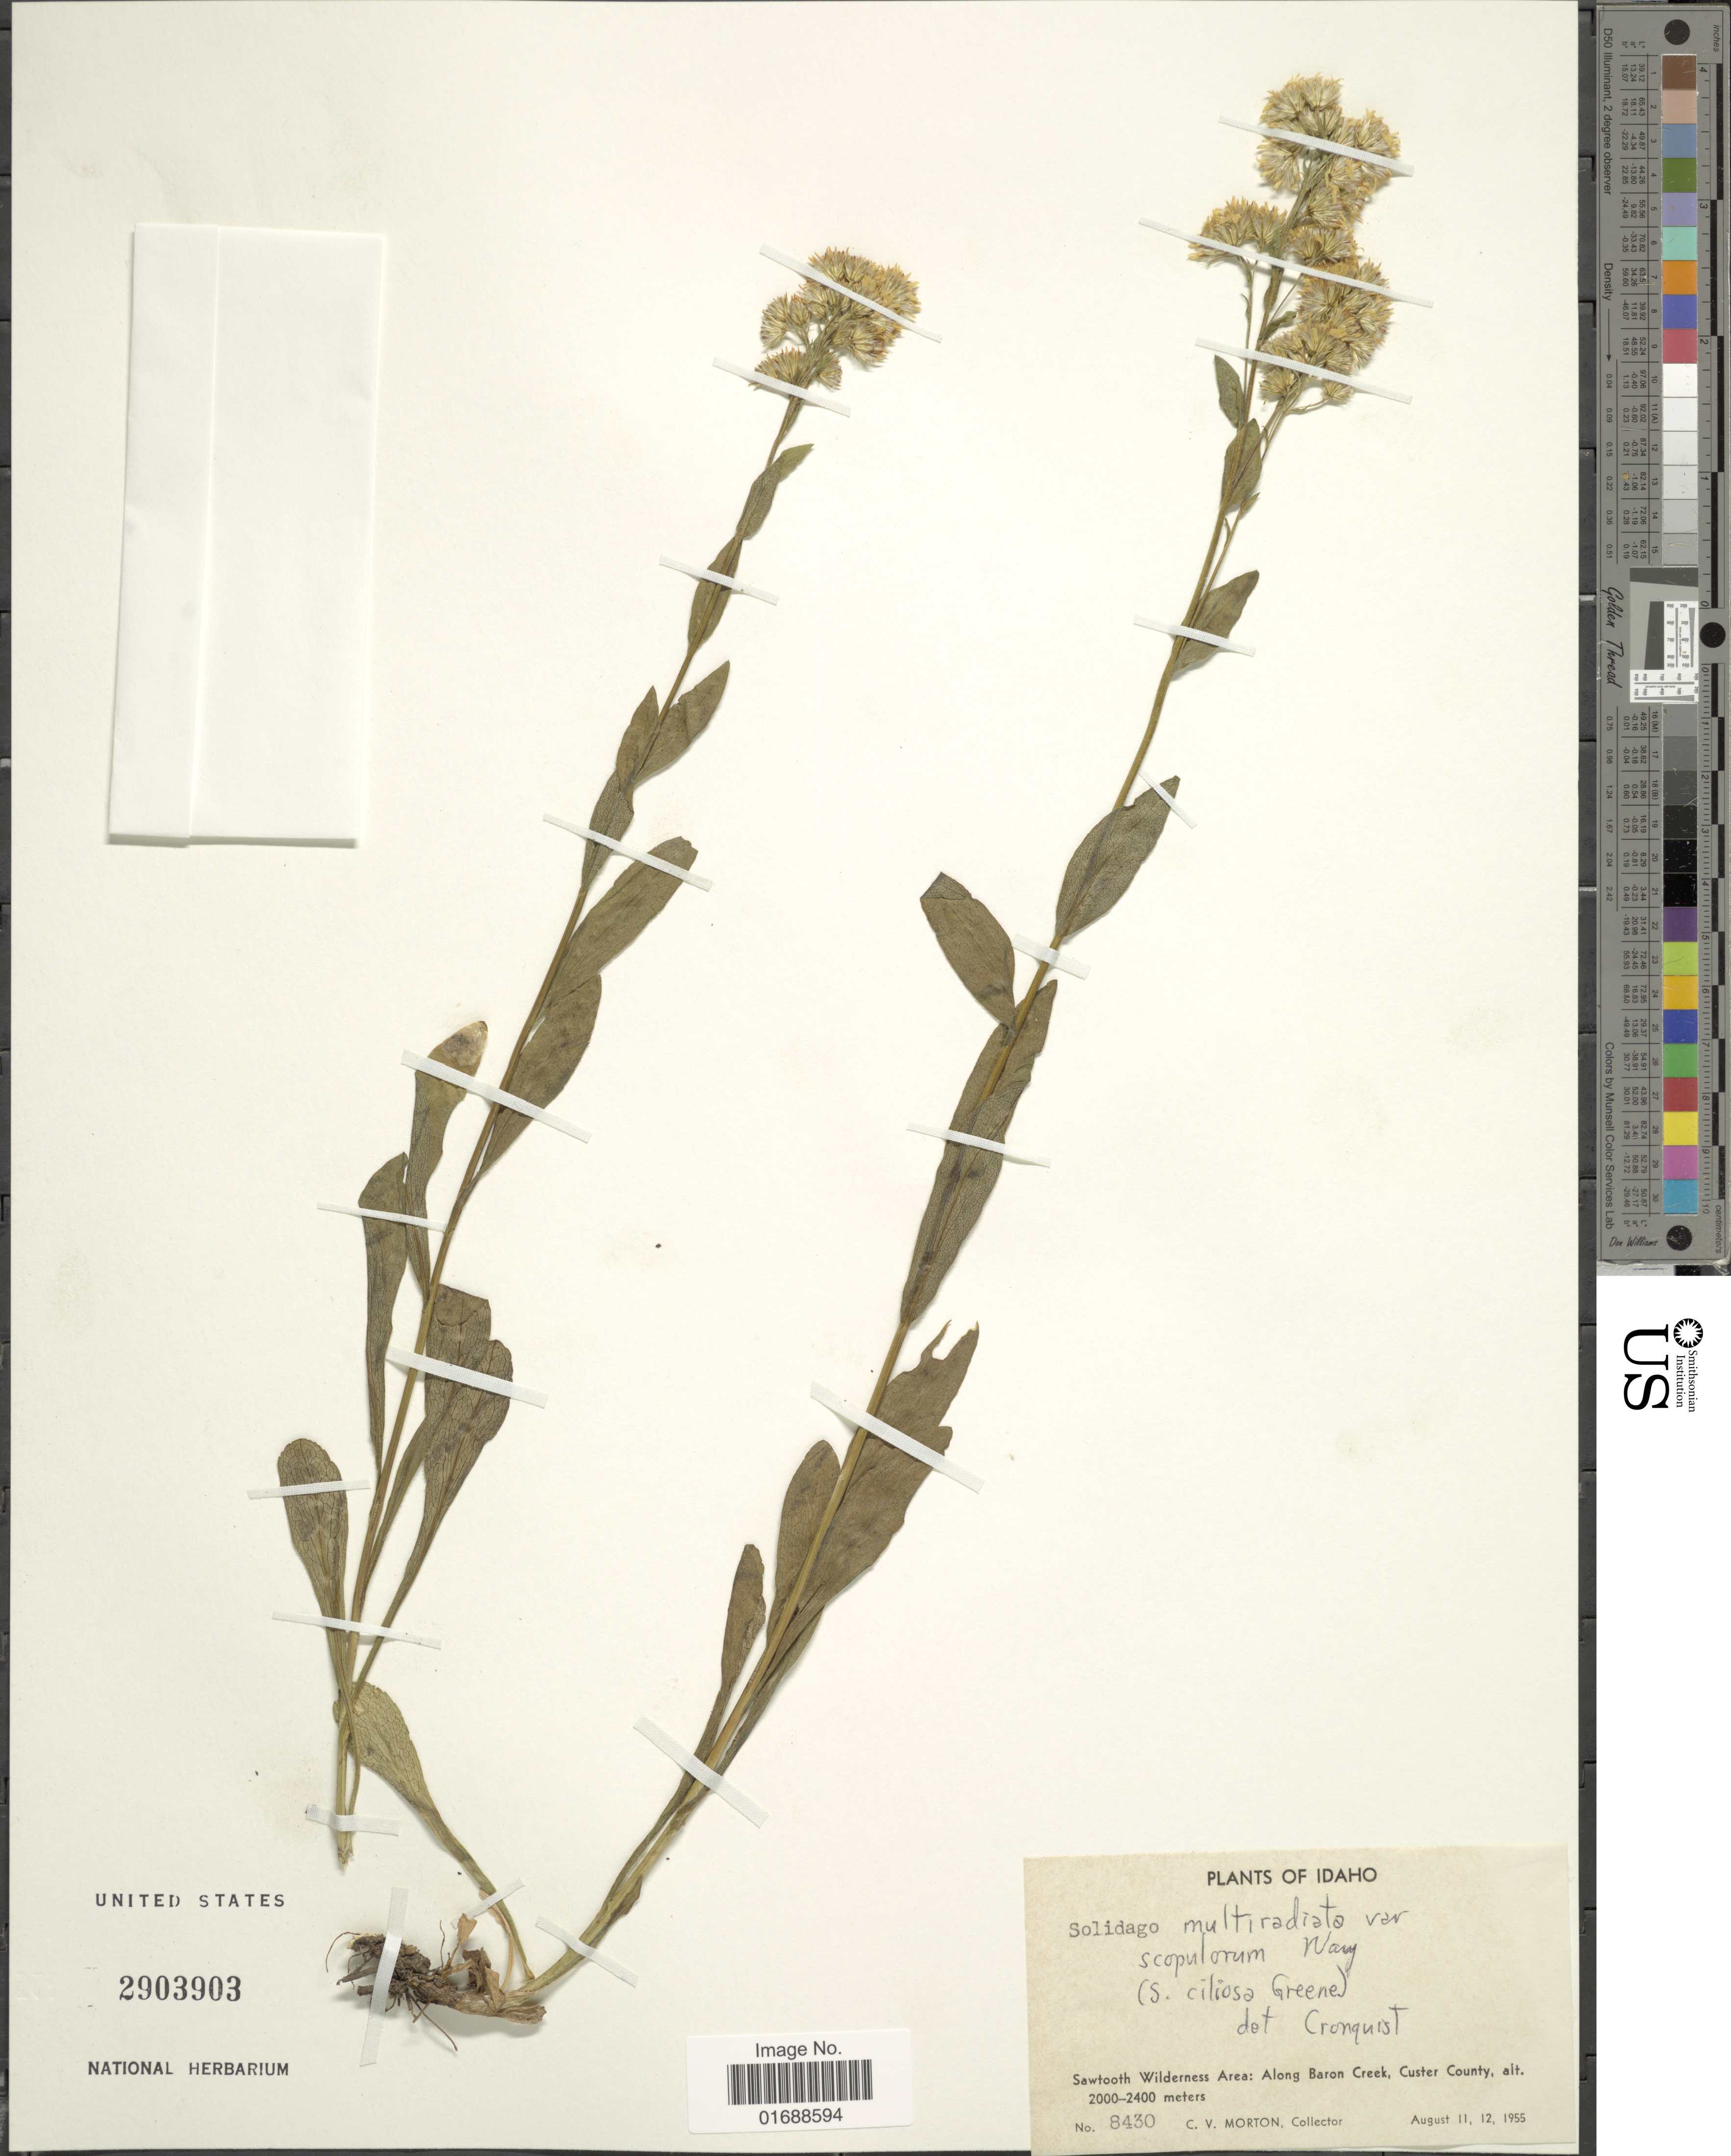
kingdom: Plantae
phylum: Tracheophyta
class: Magnoliopsida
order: Asterales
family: Asteraceae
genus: Solidago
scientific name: Solidago multiradiata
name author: Aiton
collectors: C. V. Morton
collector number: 8430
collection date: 1955-08-11/1955-08-12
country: United States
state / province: Idaho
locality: Sawtooth Wilderness Area: Along Baron Creek, Custer County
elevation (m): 2000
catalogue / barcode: US 2903903